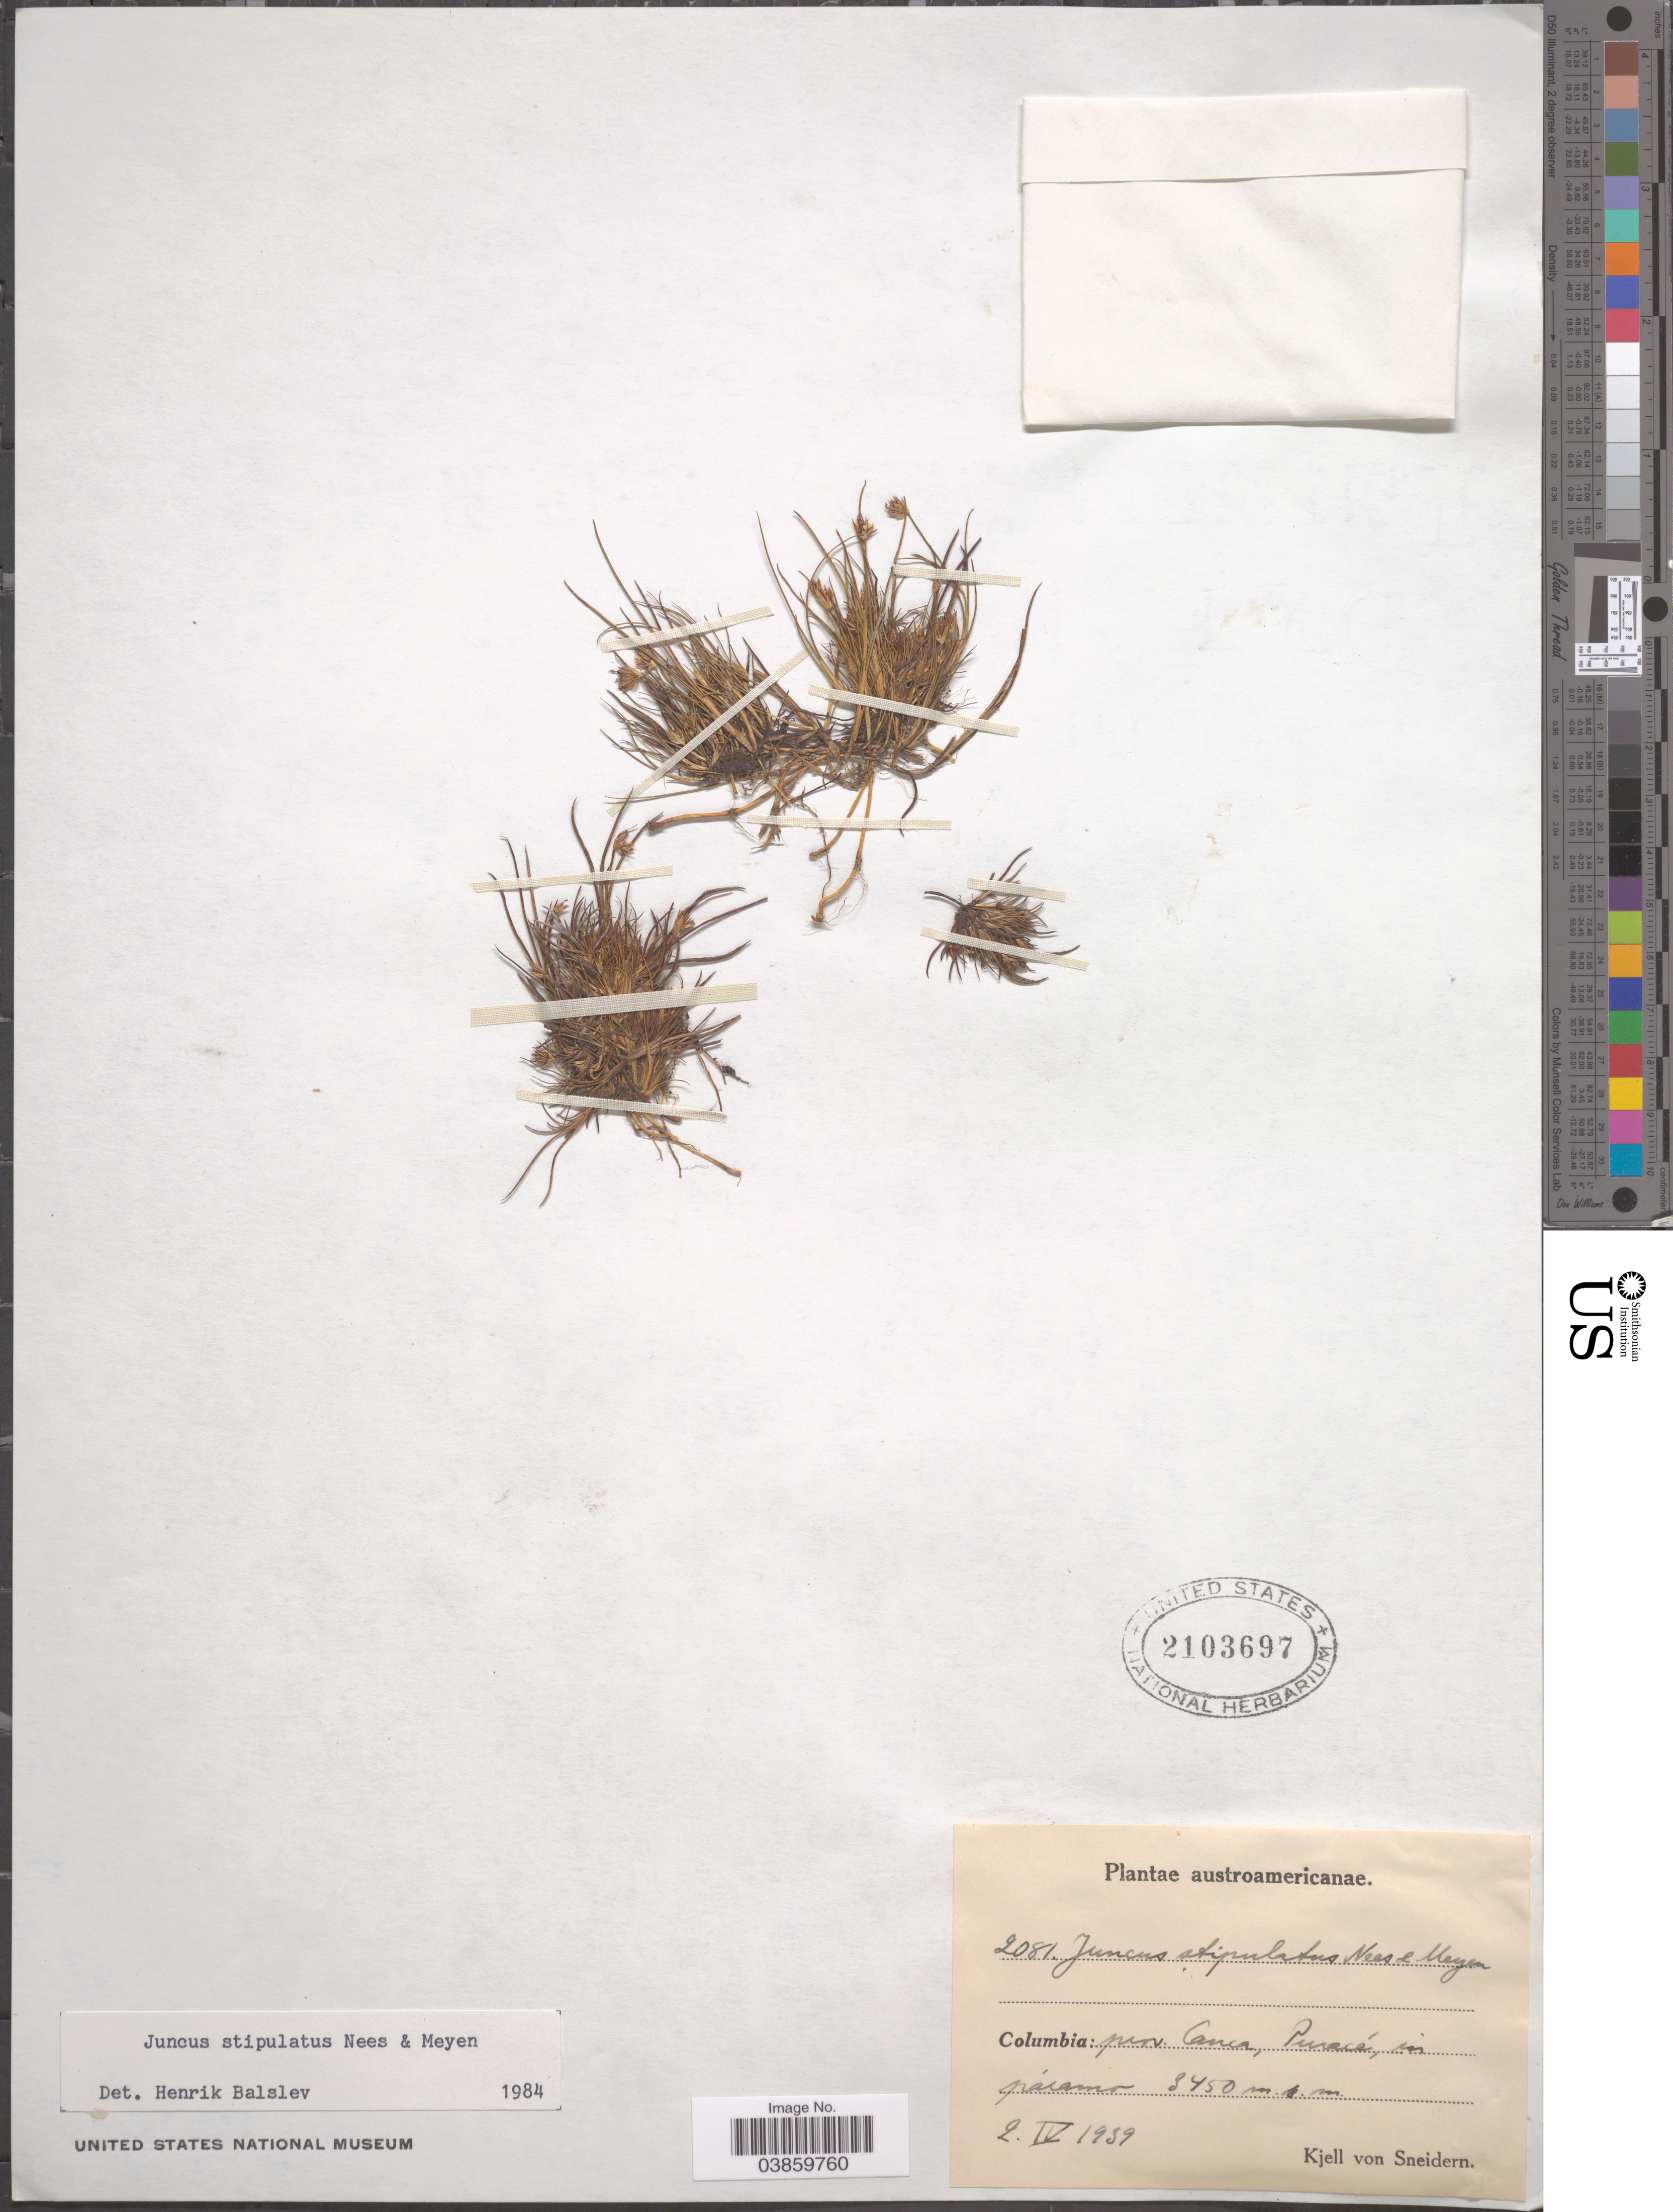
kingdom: Plantae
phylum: Tracheophyta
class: Liliopsida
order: Poales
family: Juncaceae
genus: Juncus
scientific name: Juncus stipulatus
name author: Nees & Meyen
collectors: K. von Sneidern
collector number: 2081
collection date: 1939-04-02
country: Colombia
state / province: Cauca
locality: Purace, in páramo.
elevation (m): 8450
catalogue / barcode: US 2103697